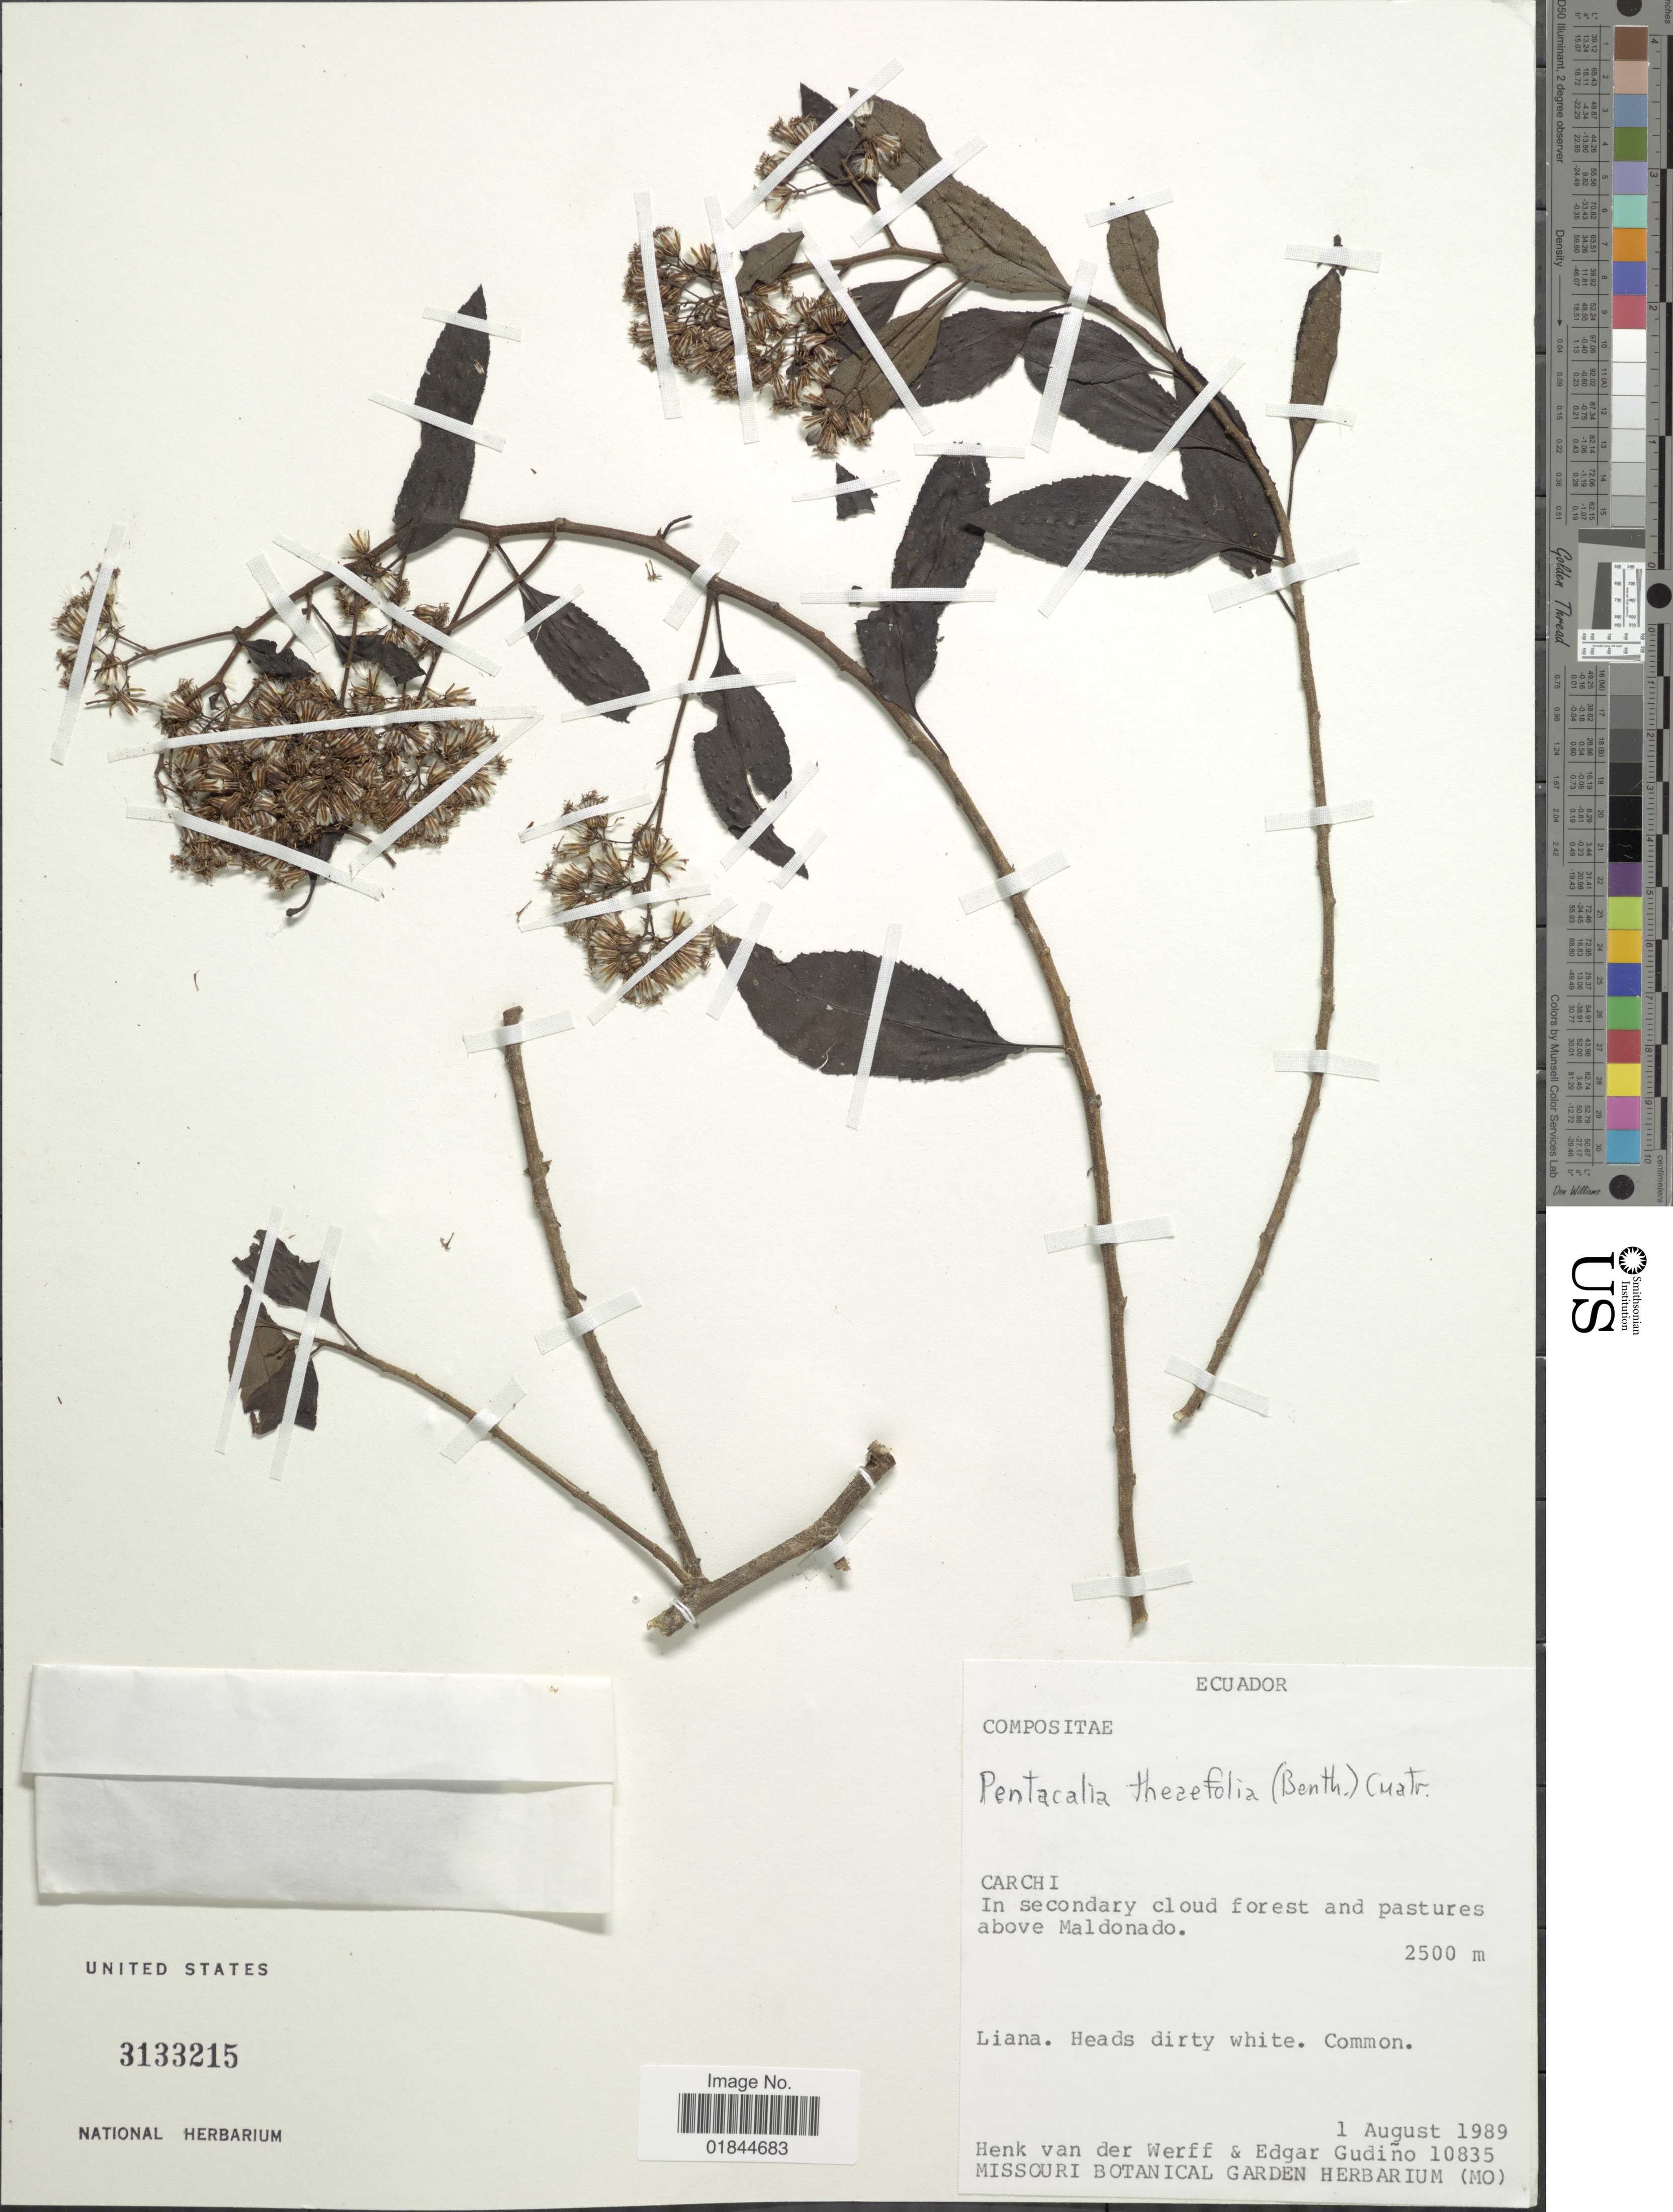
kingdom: Plantae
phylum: Tracheophyta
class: Magnoliopsida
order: Asterales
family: Asteraceae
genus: Pentacalia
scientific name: Pentacalia theifolia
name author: (Benth.) Cuatrec.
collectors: H. van der Werff & E. Gudiño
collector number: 10835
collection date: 1989-08-01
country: Ecuador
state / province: Carchi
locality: In secondary cloud forest and pastures above Maldonado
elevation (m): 2500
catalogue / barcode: US 3133215